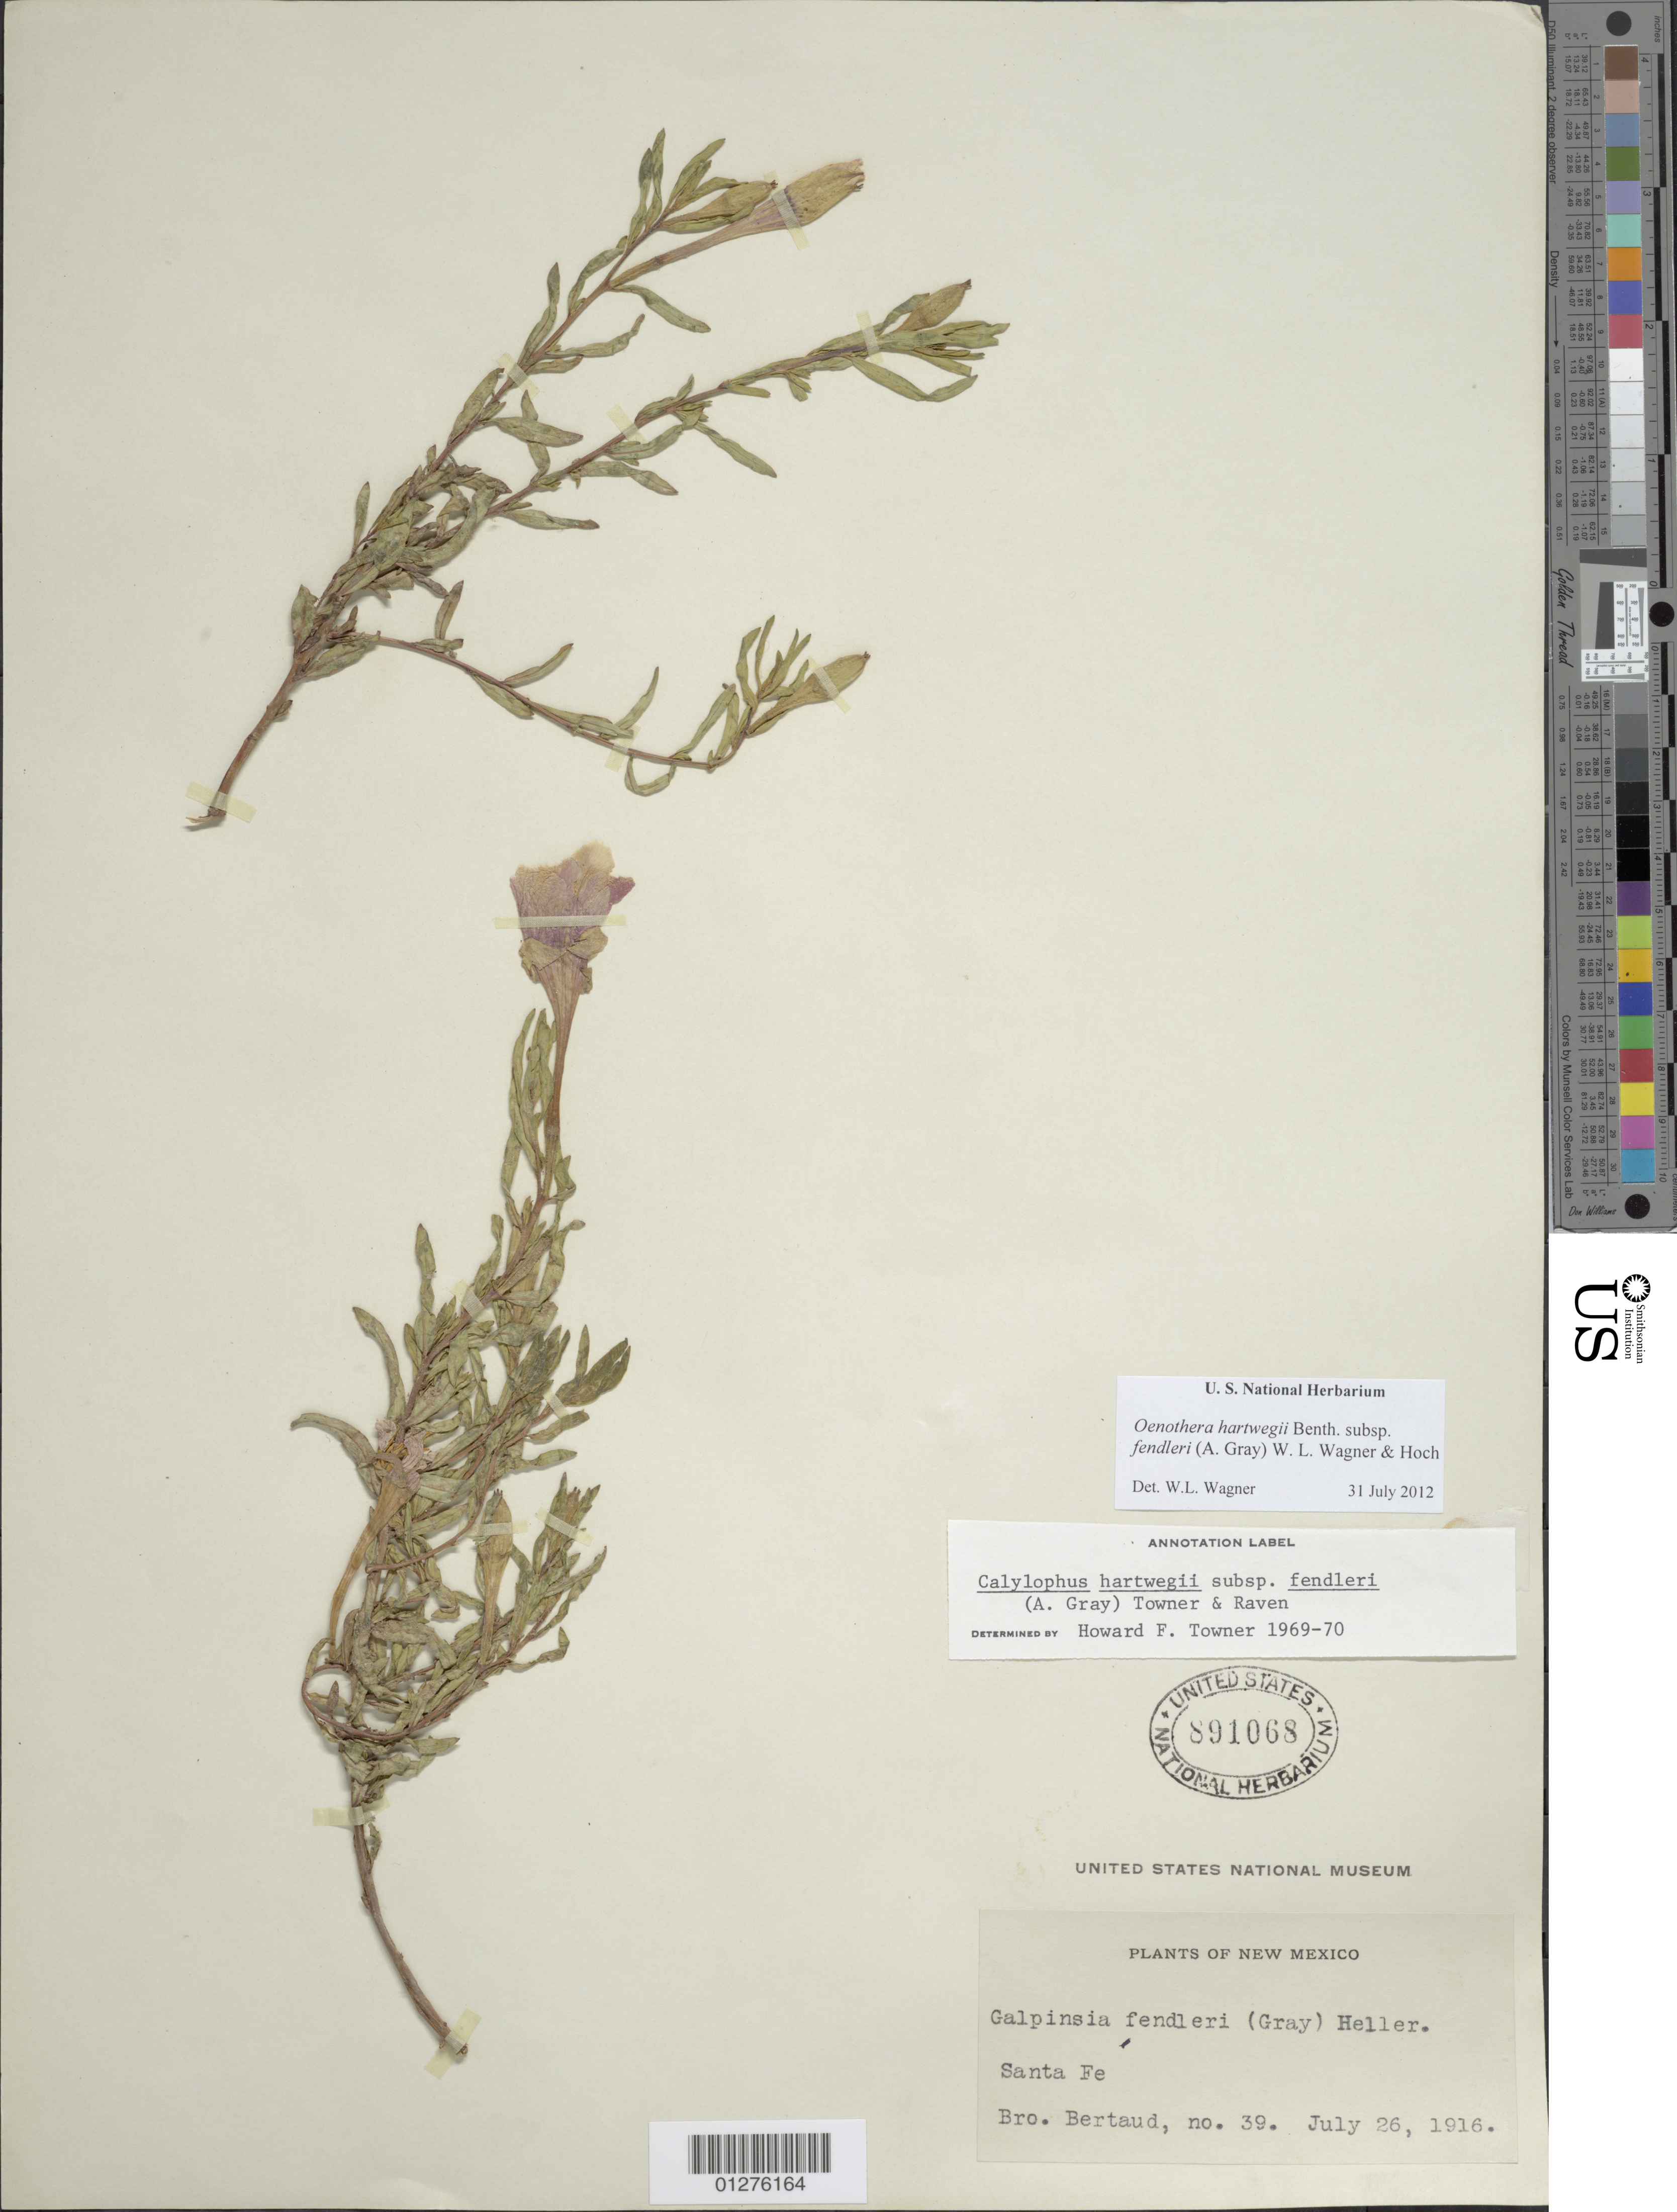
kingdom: Plantae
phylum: Tracheophyta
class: Magnoliopsida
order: Myrtales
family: Onagraceae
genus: Oenothera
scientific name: Oenothera hartwegii subsp. fendleri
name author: (A. Gray) W.L. Wagner & Hoch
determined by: Wagner, W. L., (BOT), Smithsonian Institution - National Museum of Natural History (UNITED STATES)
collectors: Bro. Bertaud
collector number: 39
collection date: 1916-07-26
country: United States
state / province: New Mexico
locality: Santa Fe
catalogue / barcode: US 891068